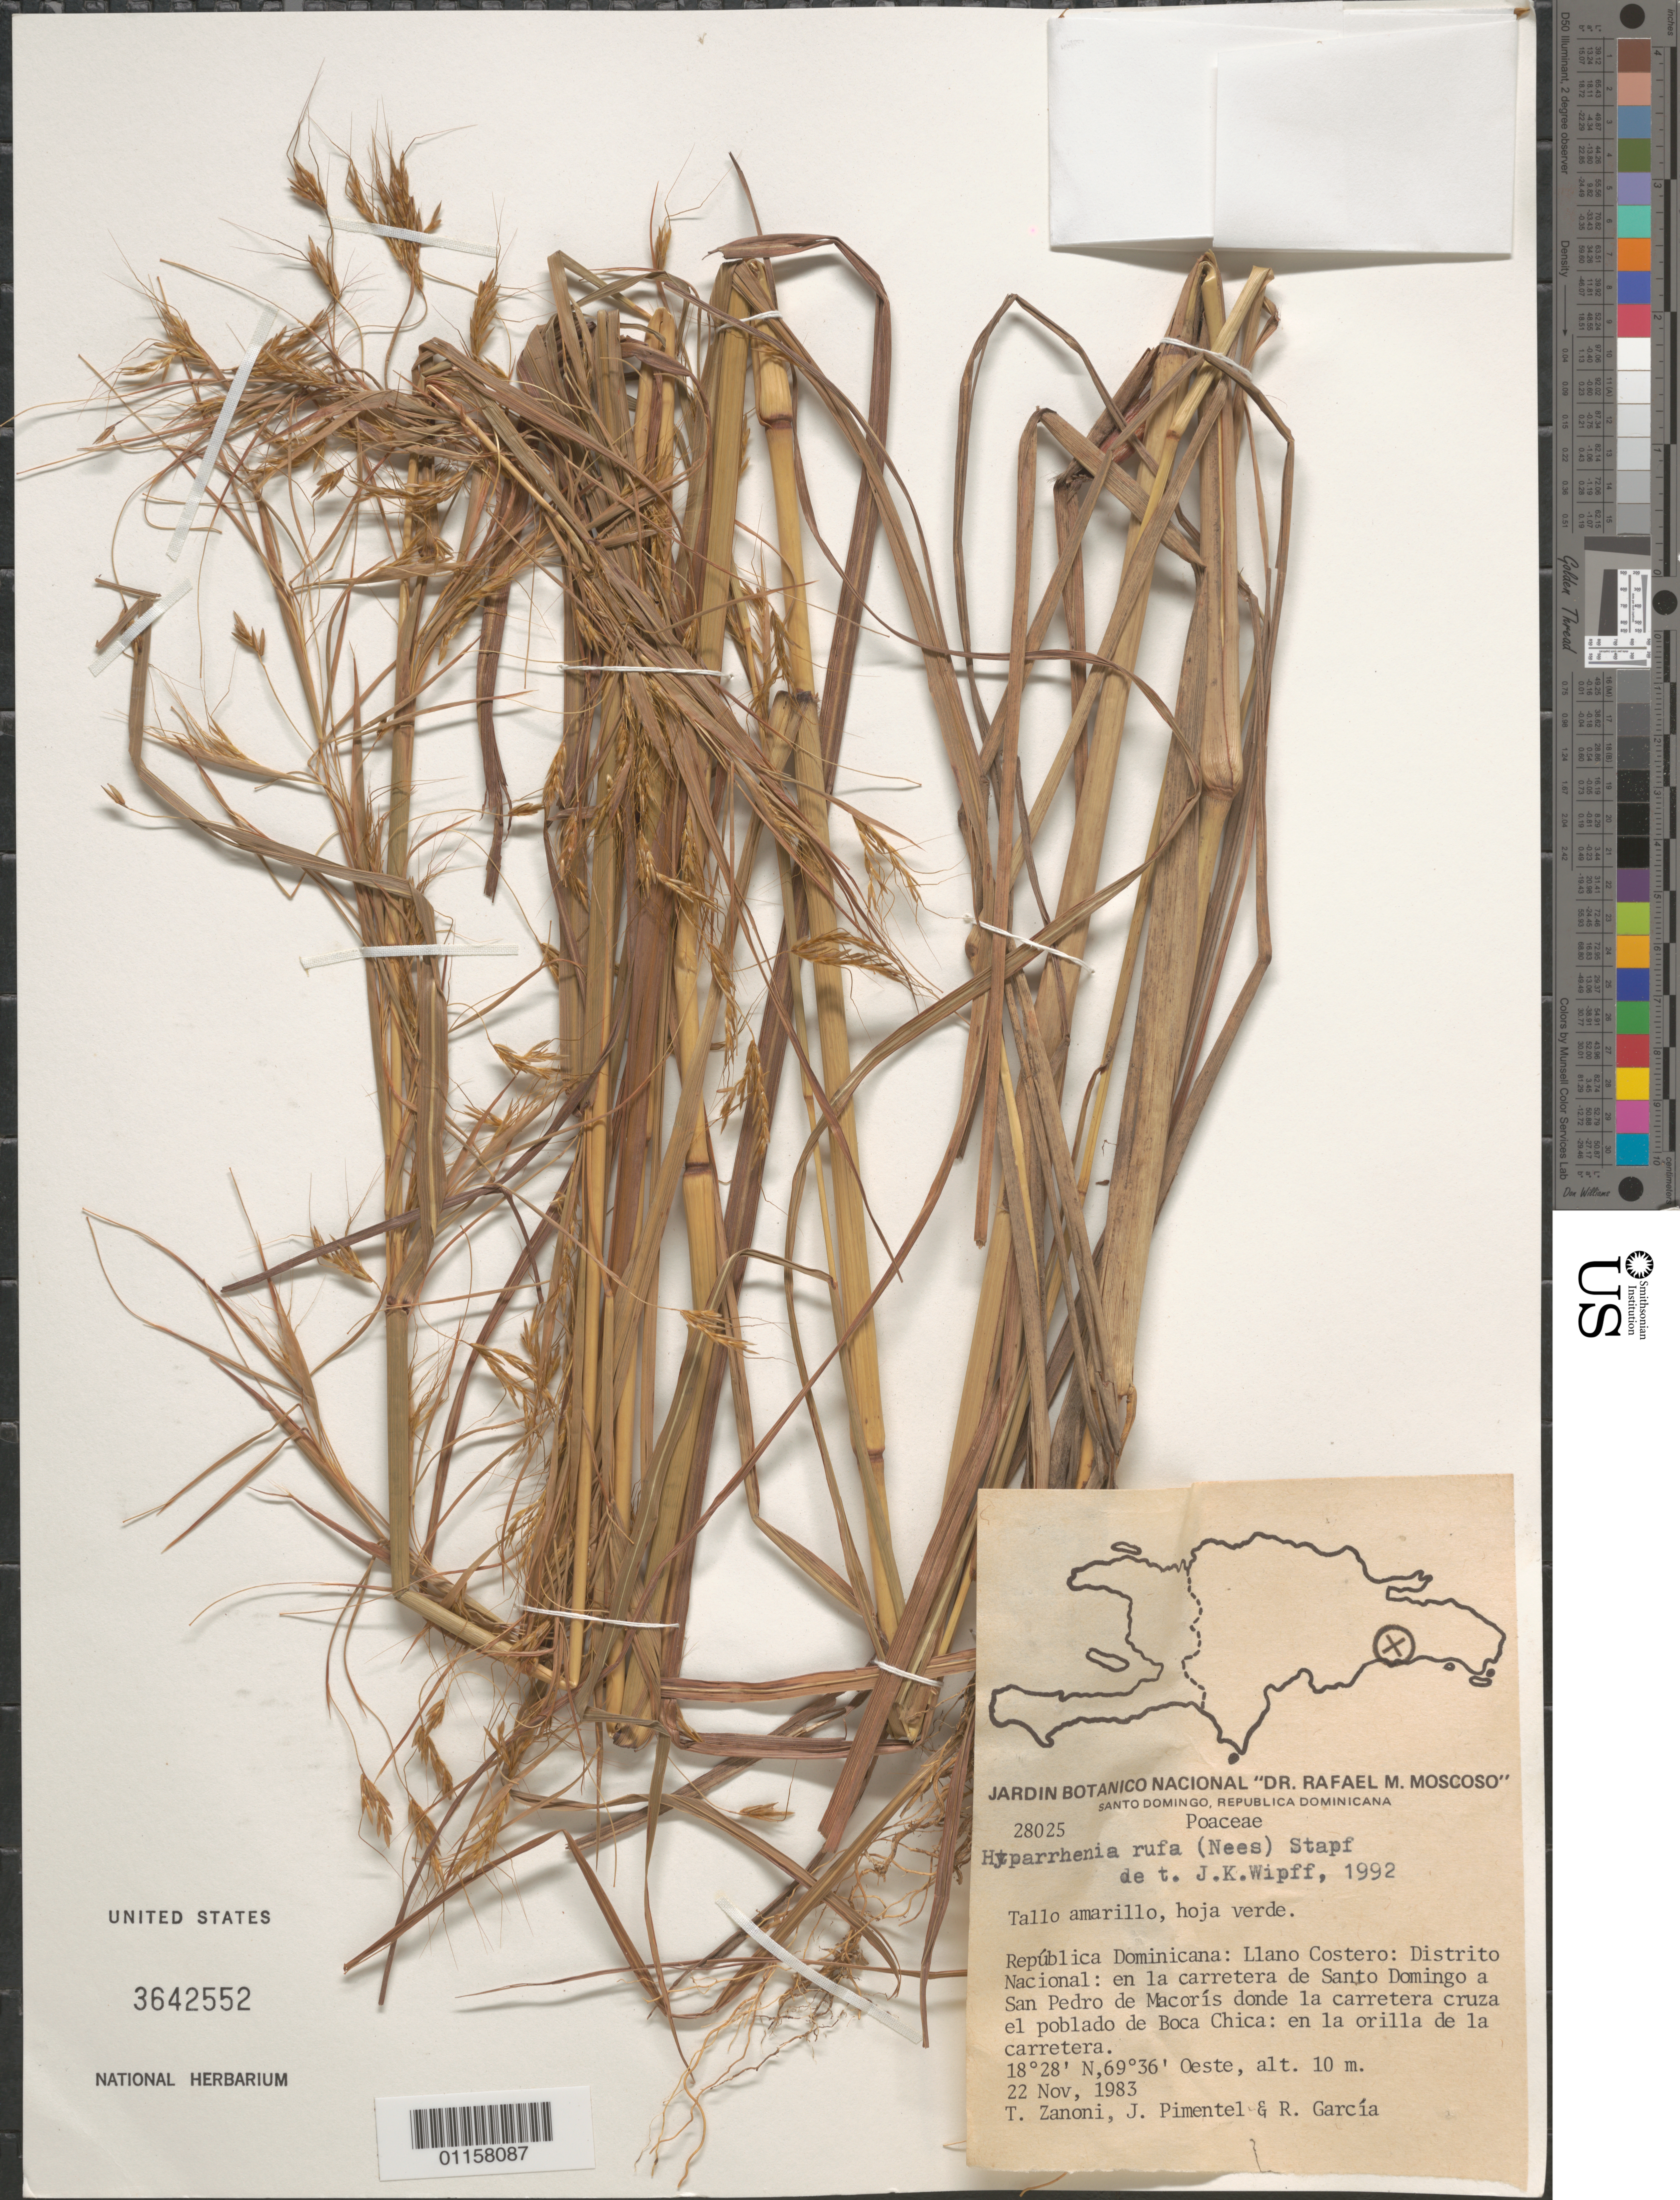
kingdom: Plantae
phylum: Tracheophyta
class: Liliopsida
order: Poales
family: Poaceae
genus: Hyparrhenia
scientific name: Hyparrhenia rufa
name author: (Nees) Stapf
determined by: Wipff, J. K.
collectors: T. A. Zanoni, J. Pimentel & R. García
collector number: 28025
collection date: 1983-11-22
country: Dominican Republic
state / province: Distrito Nacional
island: Hispaniola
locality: Llano Costero; en la carretera de Santo Domingo a San Pedro de Macorís donde la carretera cruza el poblado de Boca Chica.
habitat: En la orilla de la carretera.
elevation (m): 10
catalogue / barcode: US 3642552